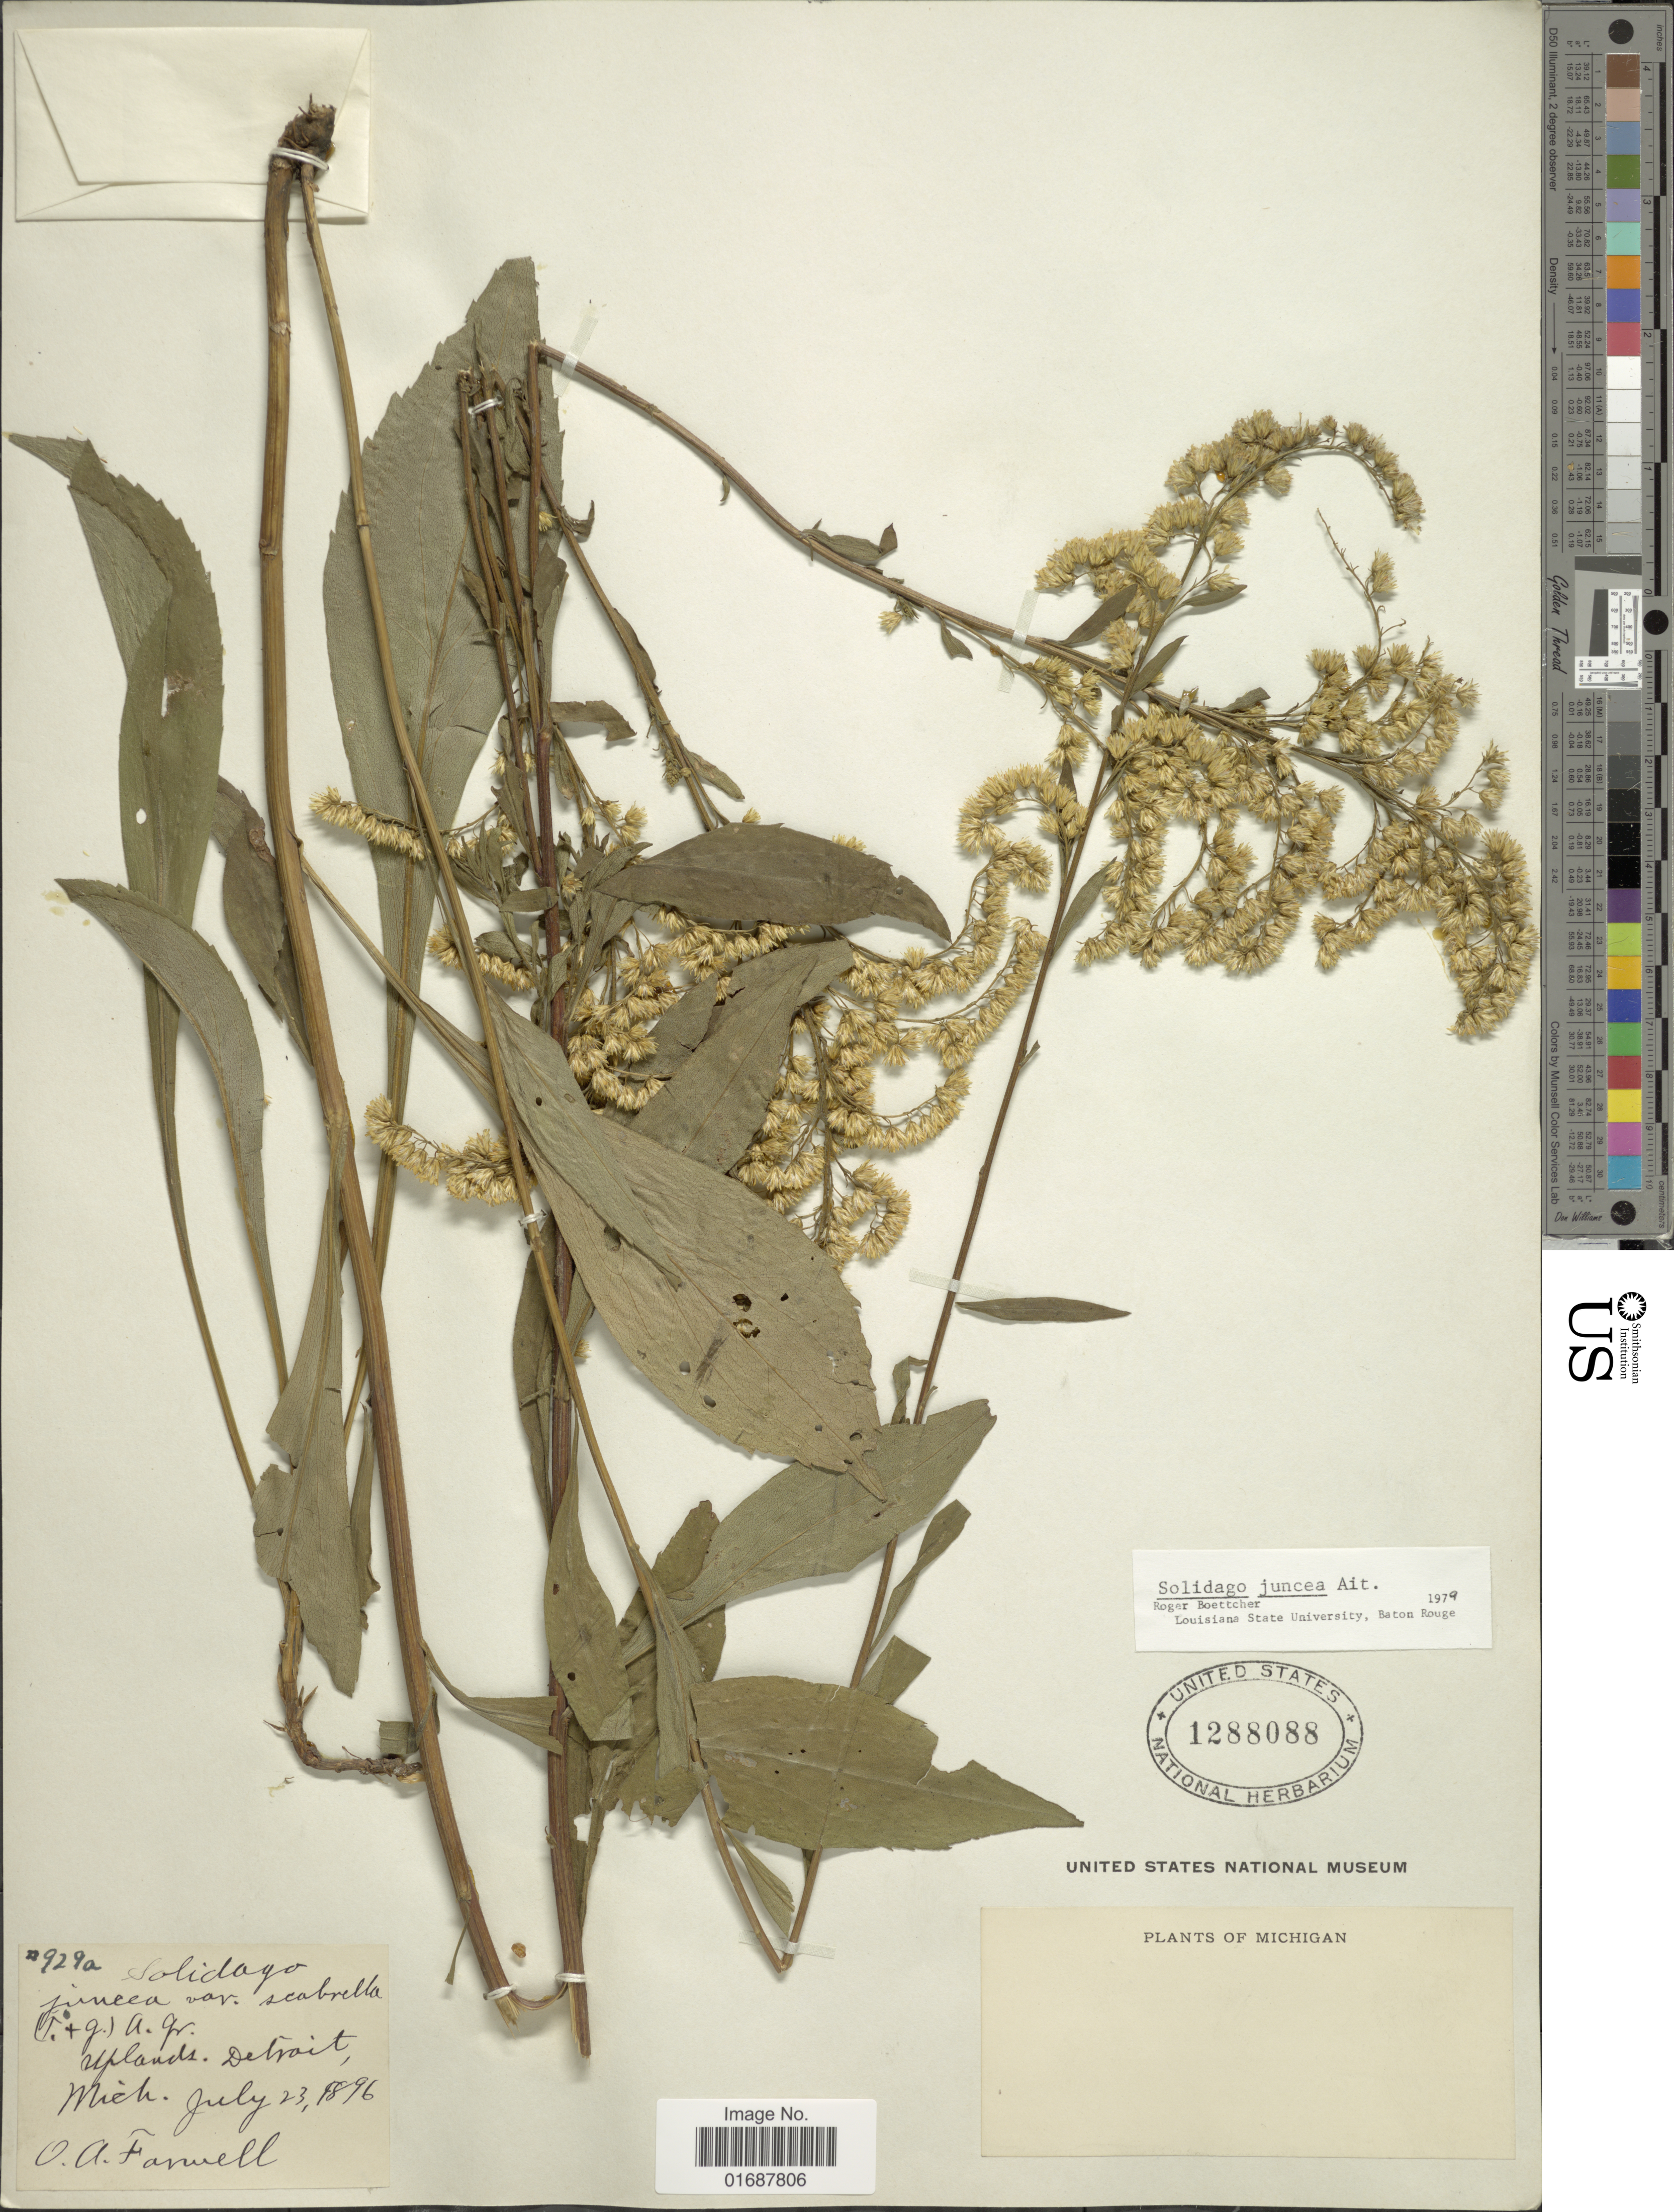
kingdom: Plantae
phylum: Tracheophyta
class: Magnoliopsida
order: Asterales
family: Asteraceae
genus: Solidago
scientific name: Solidago juncea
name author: Aiton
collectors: O. Farwell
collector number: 929a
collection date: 1896-07-23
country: United States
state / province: Michigan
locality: Uplands. Detroit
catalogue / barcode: US 1288088